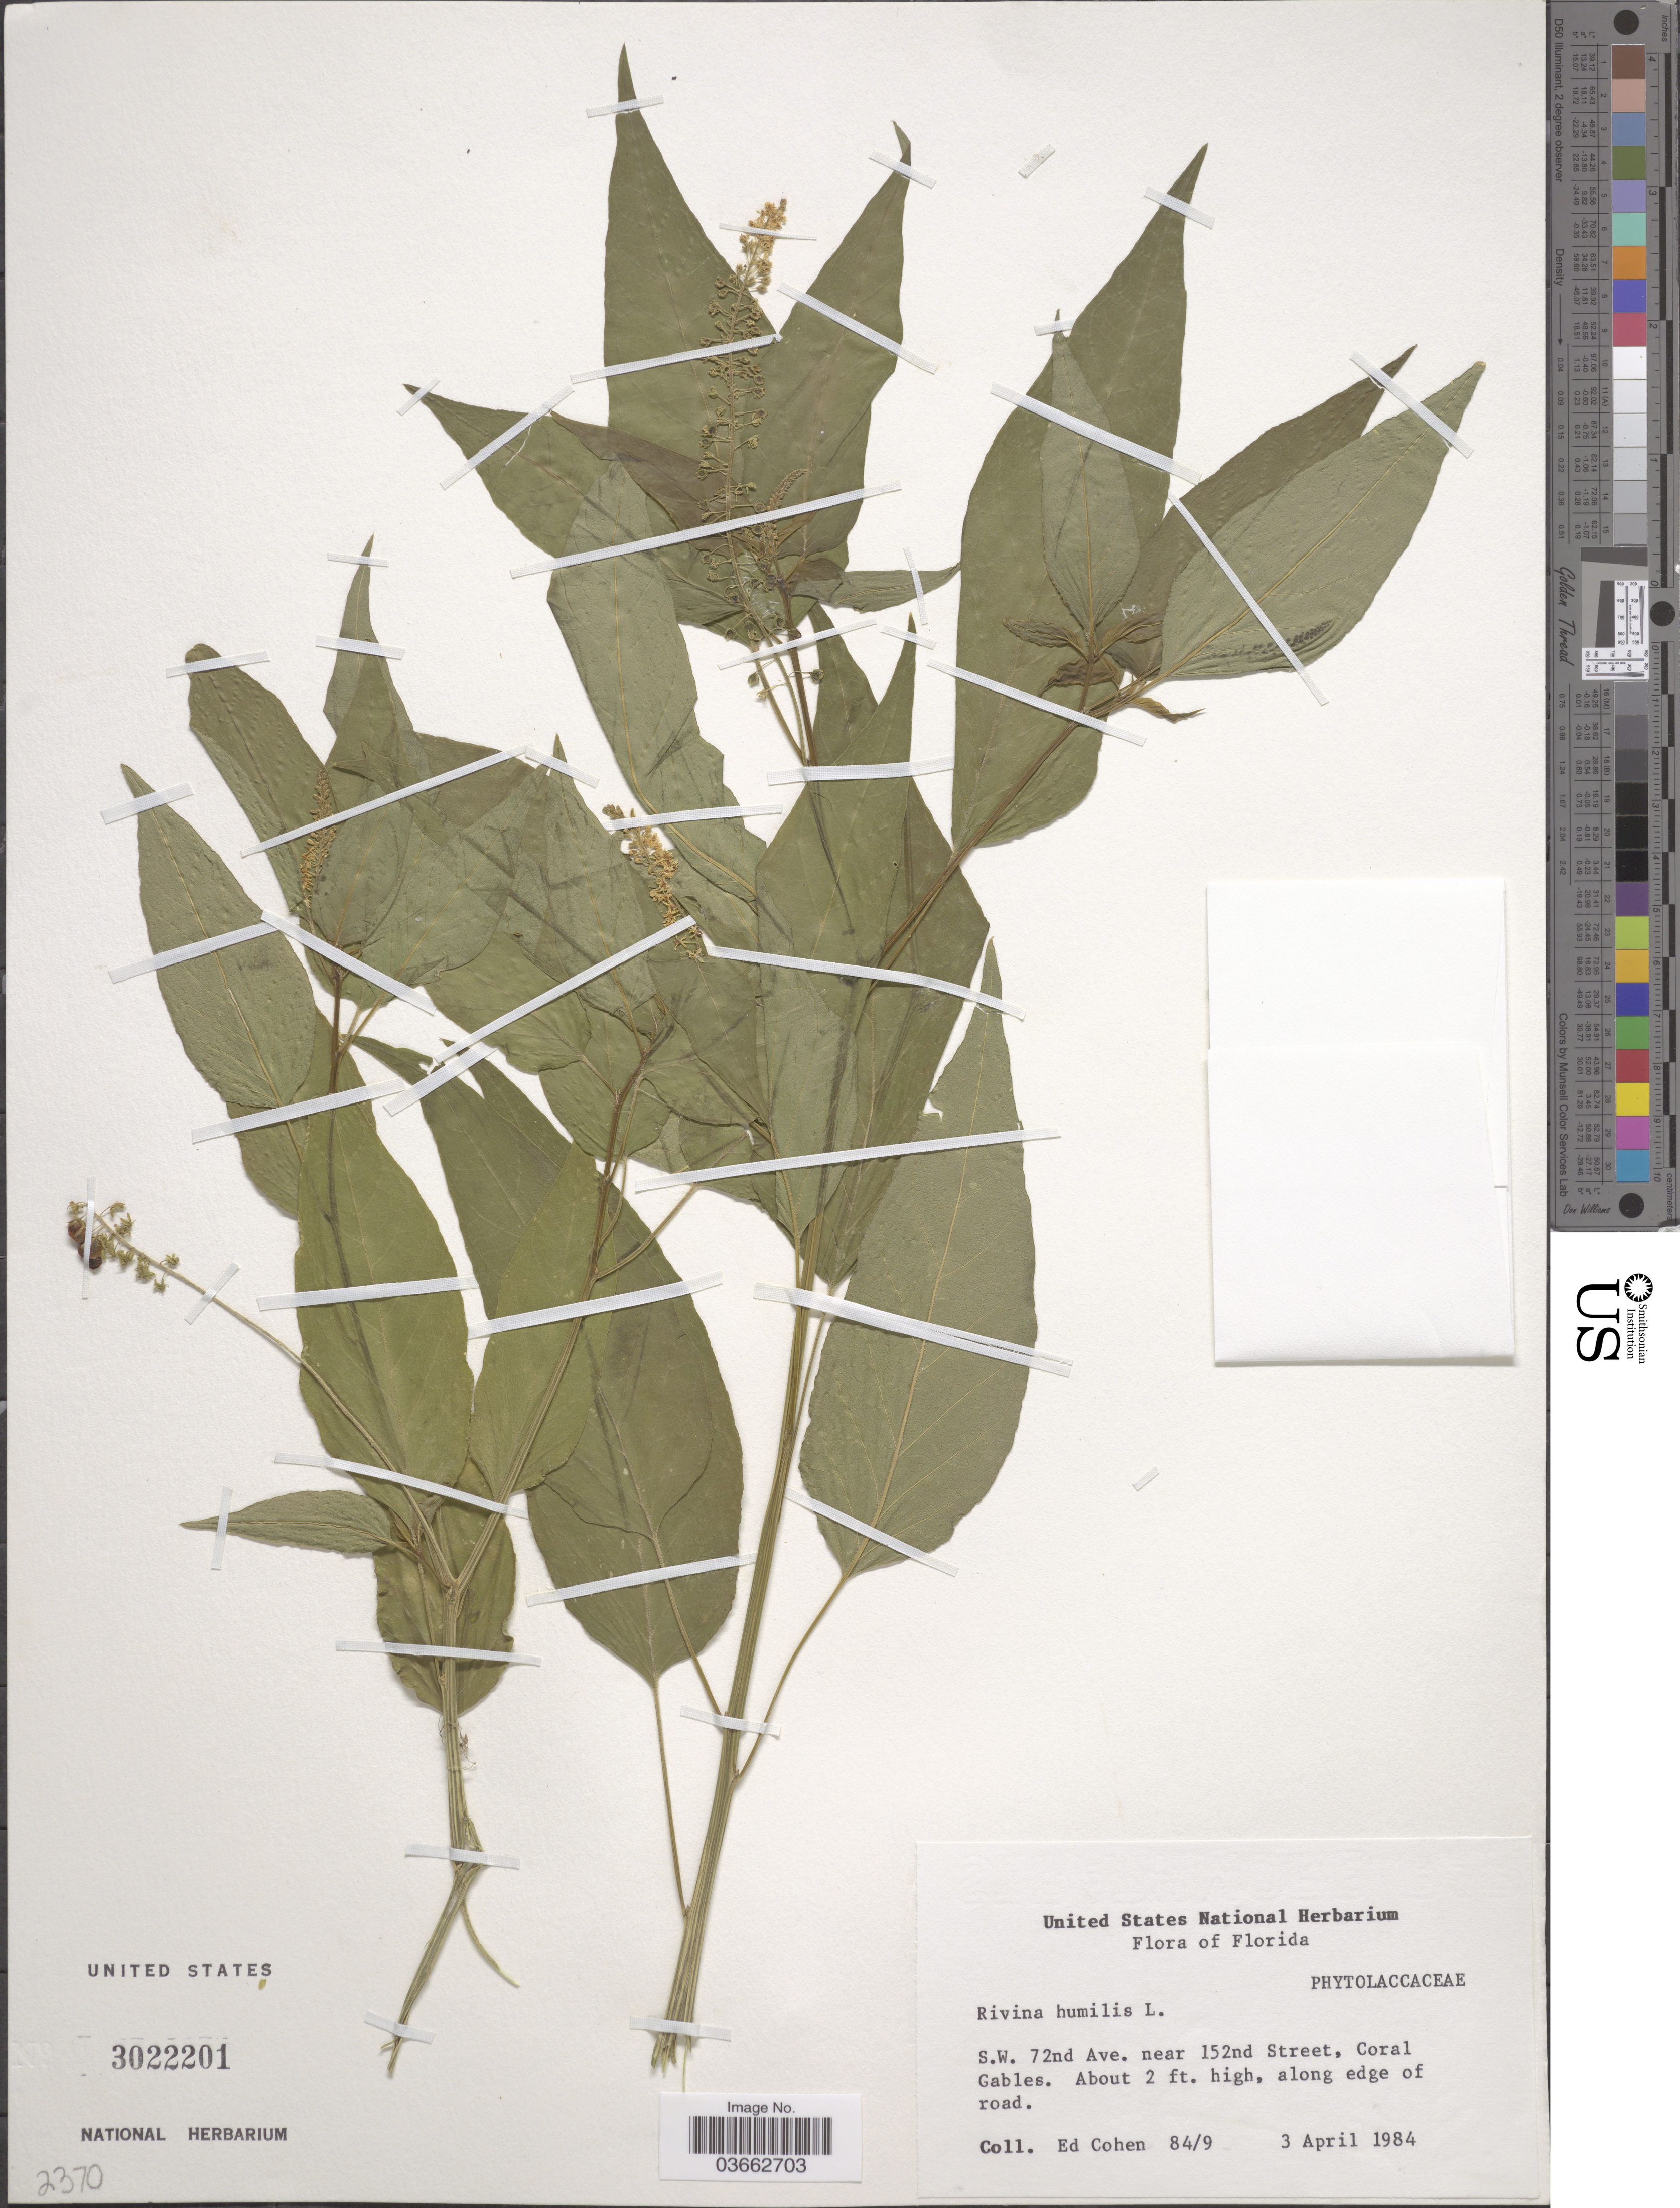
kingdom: Plantae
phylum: Tracheophyta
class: Magnoliopsida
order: Caryophyllales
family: Phytolaccaceae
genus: Rivina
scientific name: Rivina humilis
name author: L.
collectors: E. Cohen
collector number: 84/9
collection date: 1984-04-03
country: United States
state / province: Florida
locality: S.W. 72nd Ave. near 152nd Street, Coral Gables.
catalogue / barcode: US 3022201